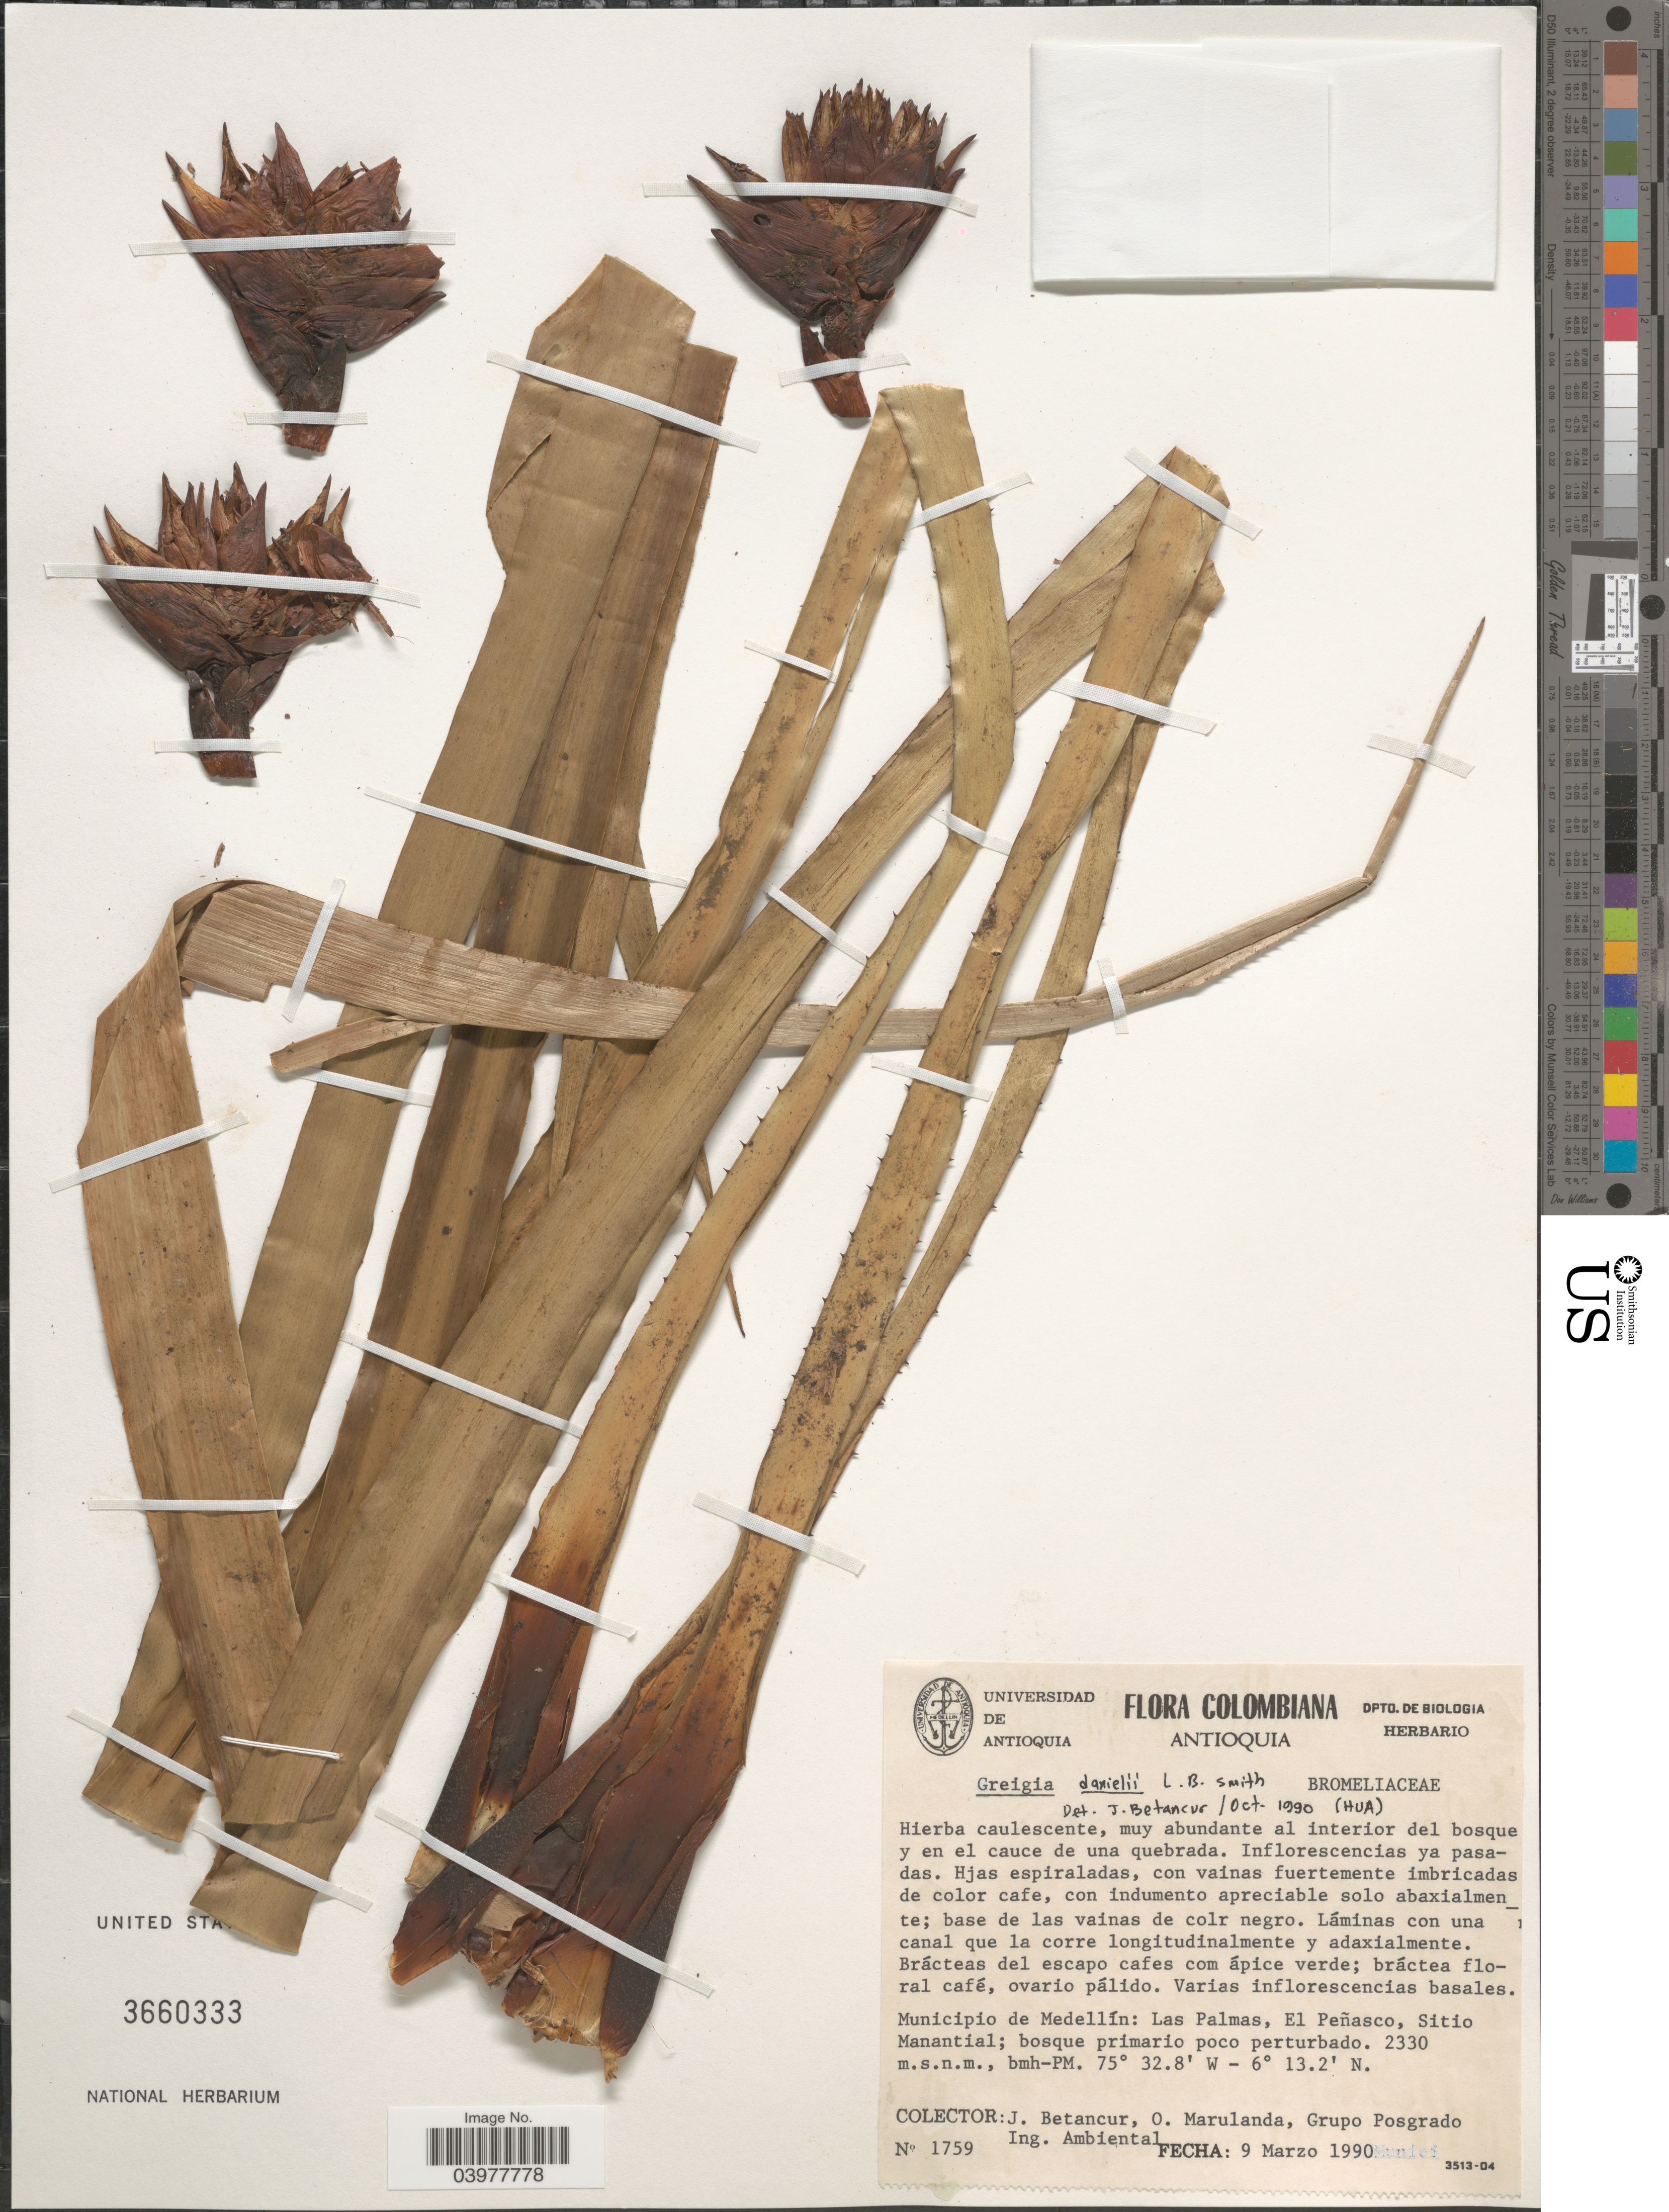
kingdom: Plantae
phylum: Tracheophyta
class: Liliopsida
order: Poales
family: Bromeliaceae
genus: Greigia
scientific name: Greigia danielii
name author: L.B. Sm.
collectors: J. Betancur, O. Marulanda & Grupo Posgrado Ing. Ambiental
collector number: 1759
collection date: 1990-03-09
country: Colombia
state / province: Antioquia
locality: Muy abundante al interior del bosque y en el cauce de una quebrada. Municipio de Medellín: Las Palmas, El Peñasco, Sitio Manantial; bosque primario poco perturbado.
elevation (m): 2330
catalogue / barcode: US 3660333